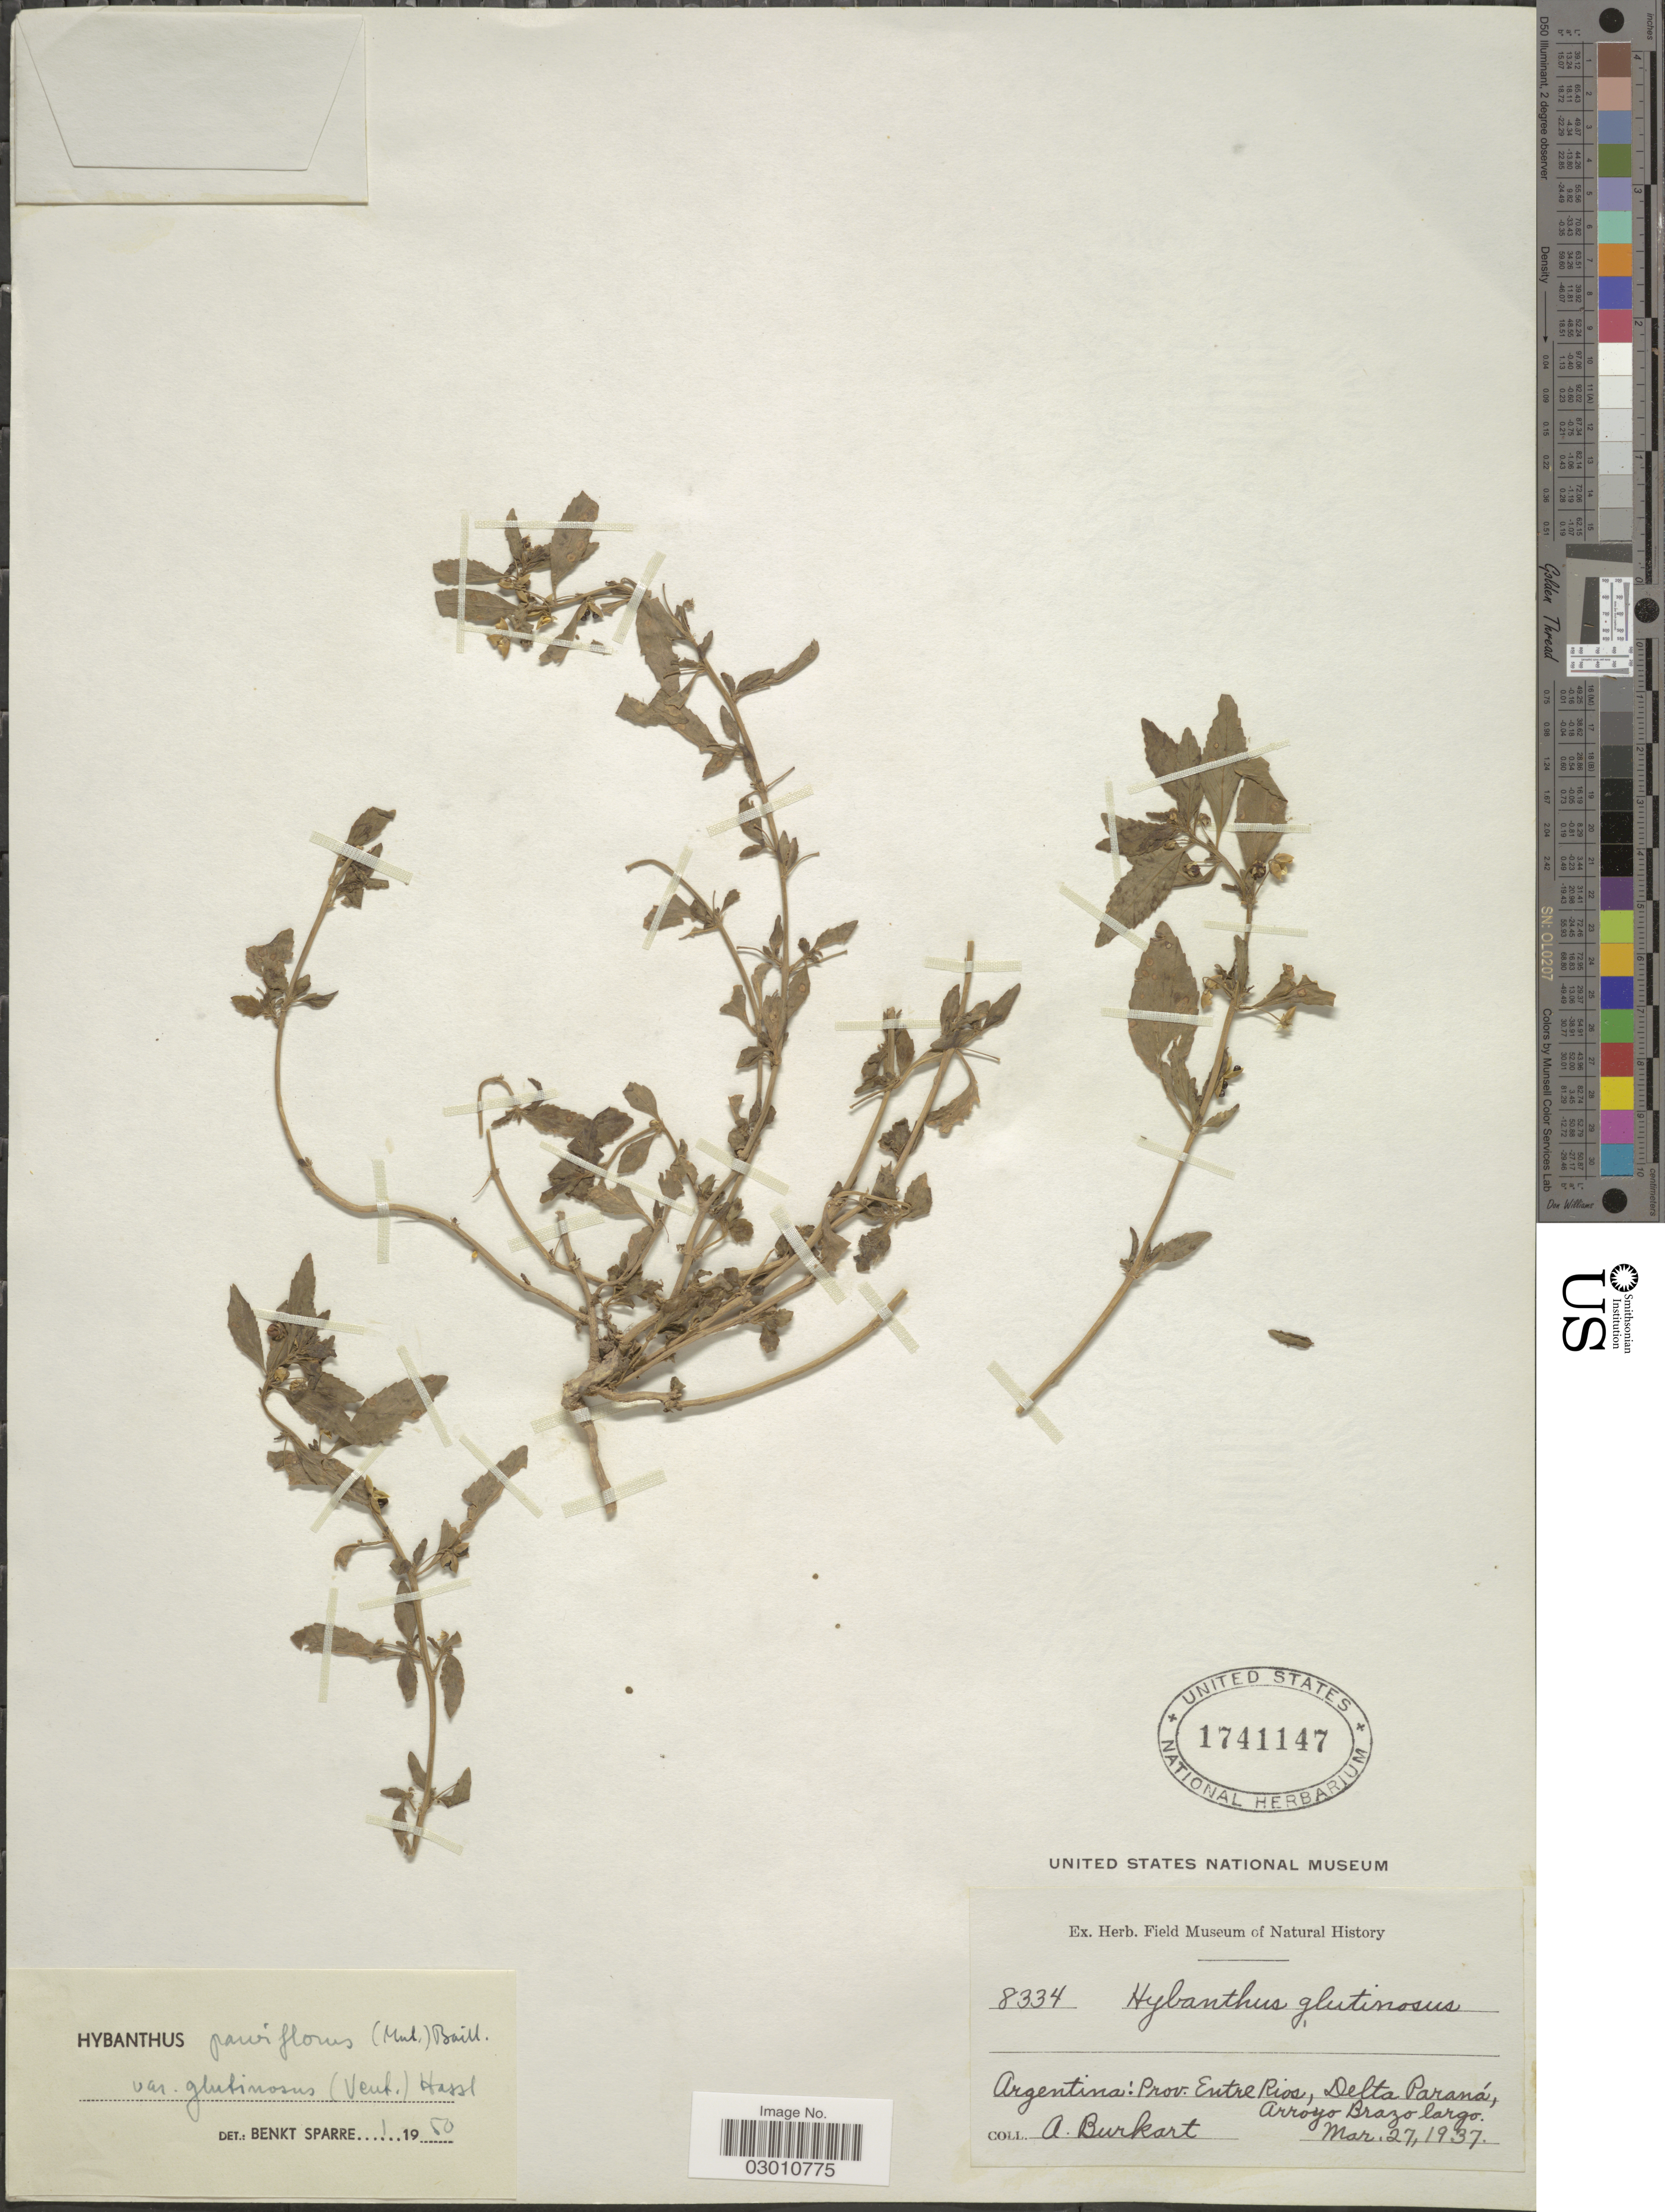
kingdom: Plantae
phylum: Tracheophyta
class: Magnoliopsida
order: Malpighiales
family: Violaceae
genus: Pombalia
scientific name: Pombalia parviflora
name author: (L. f.) Paula-Souza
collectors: A. E. Burkart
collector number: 8334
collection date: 1937-03-27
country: Argentina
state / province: Entre Rios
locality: Delta Paraná, Arroyo Brazo largo.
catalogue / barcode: US 1741147